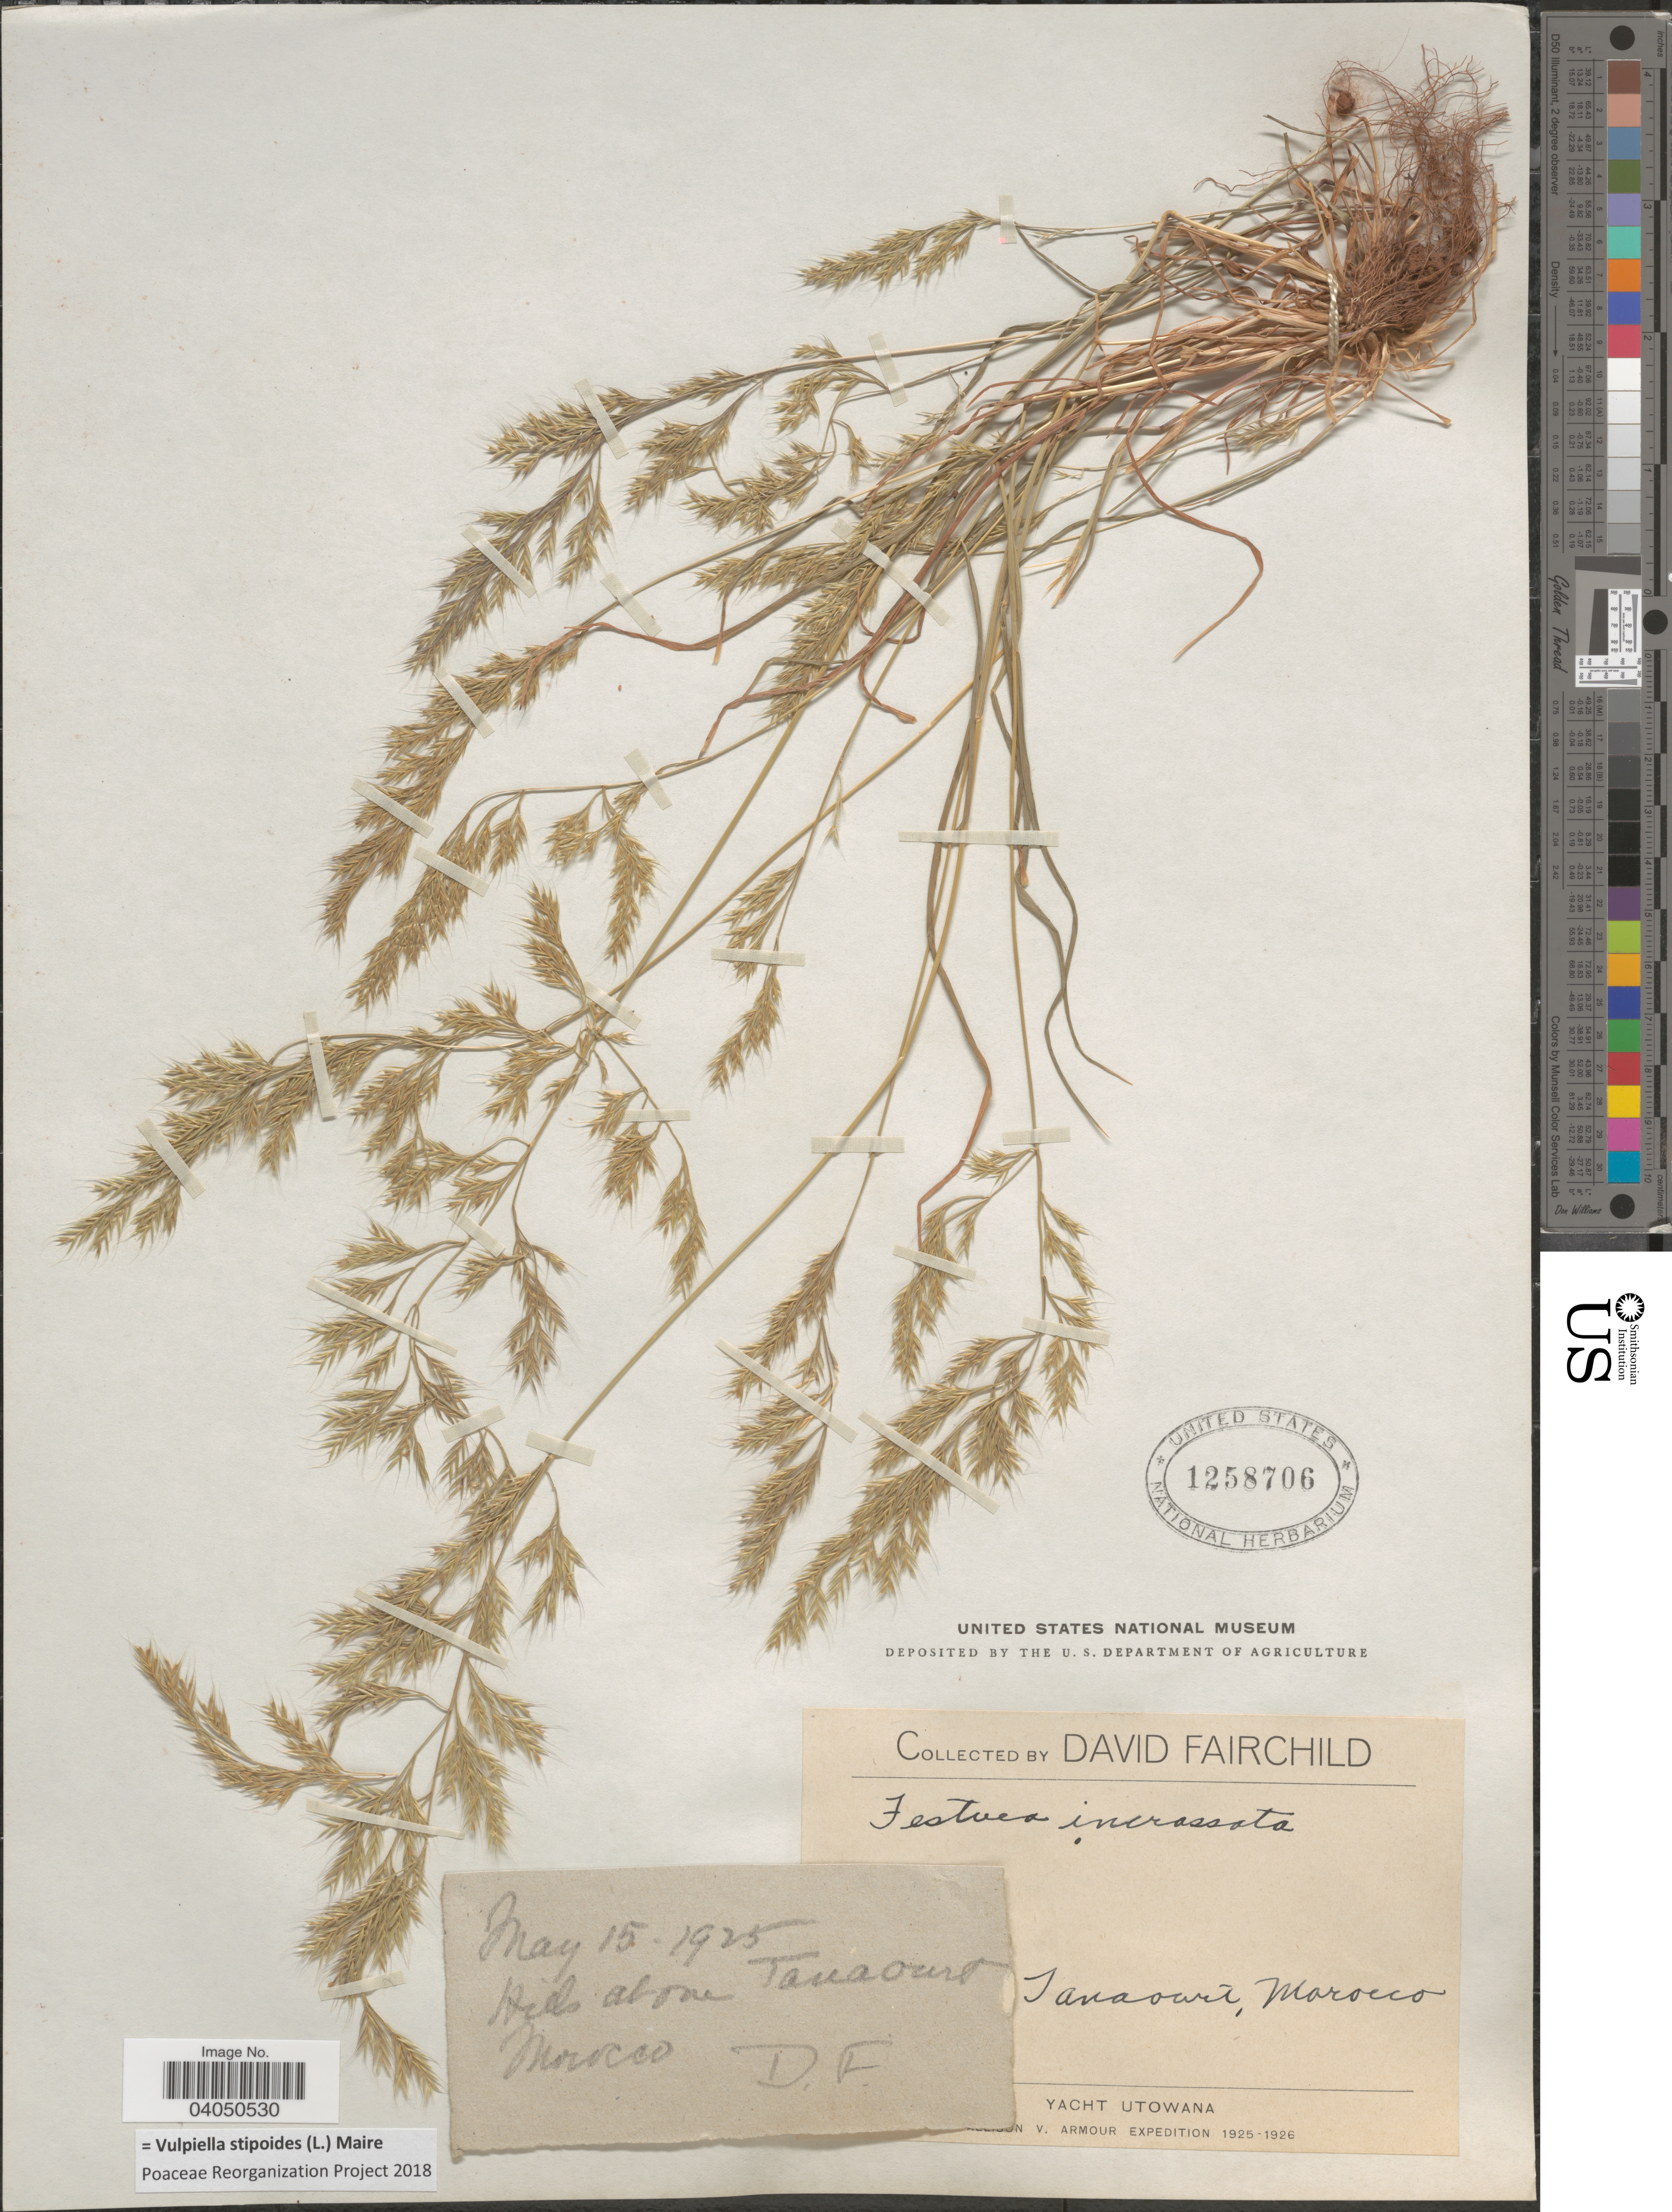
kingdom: Plantae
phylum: Tracheophyta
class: Liliopsida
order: Poales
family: Poaceae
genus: Vulpiella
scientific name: Vulpiella stipoides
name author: (L.) Maire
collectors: D. Fairchild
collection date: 1925-05-15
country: Morocco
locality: Hills above Tanaourt.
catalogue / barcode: US 1258706